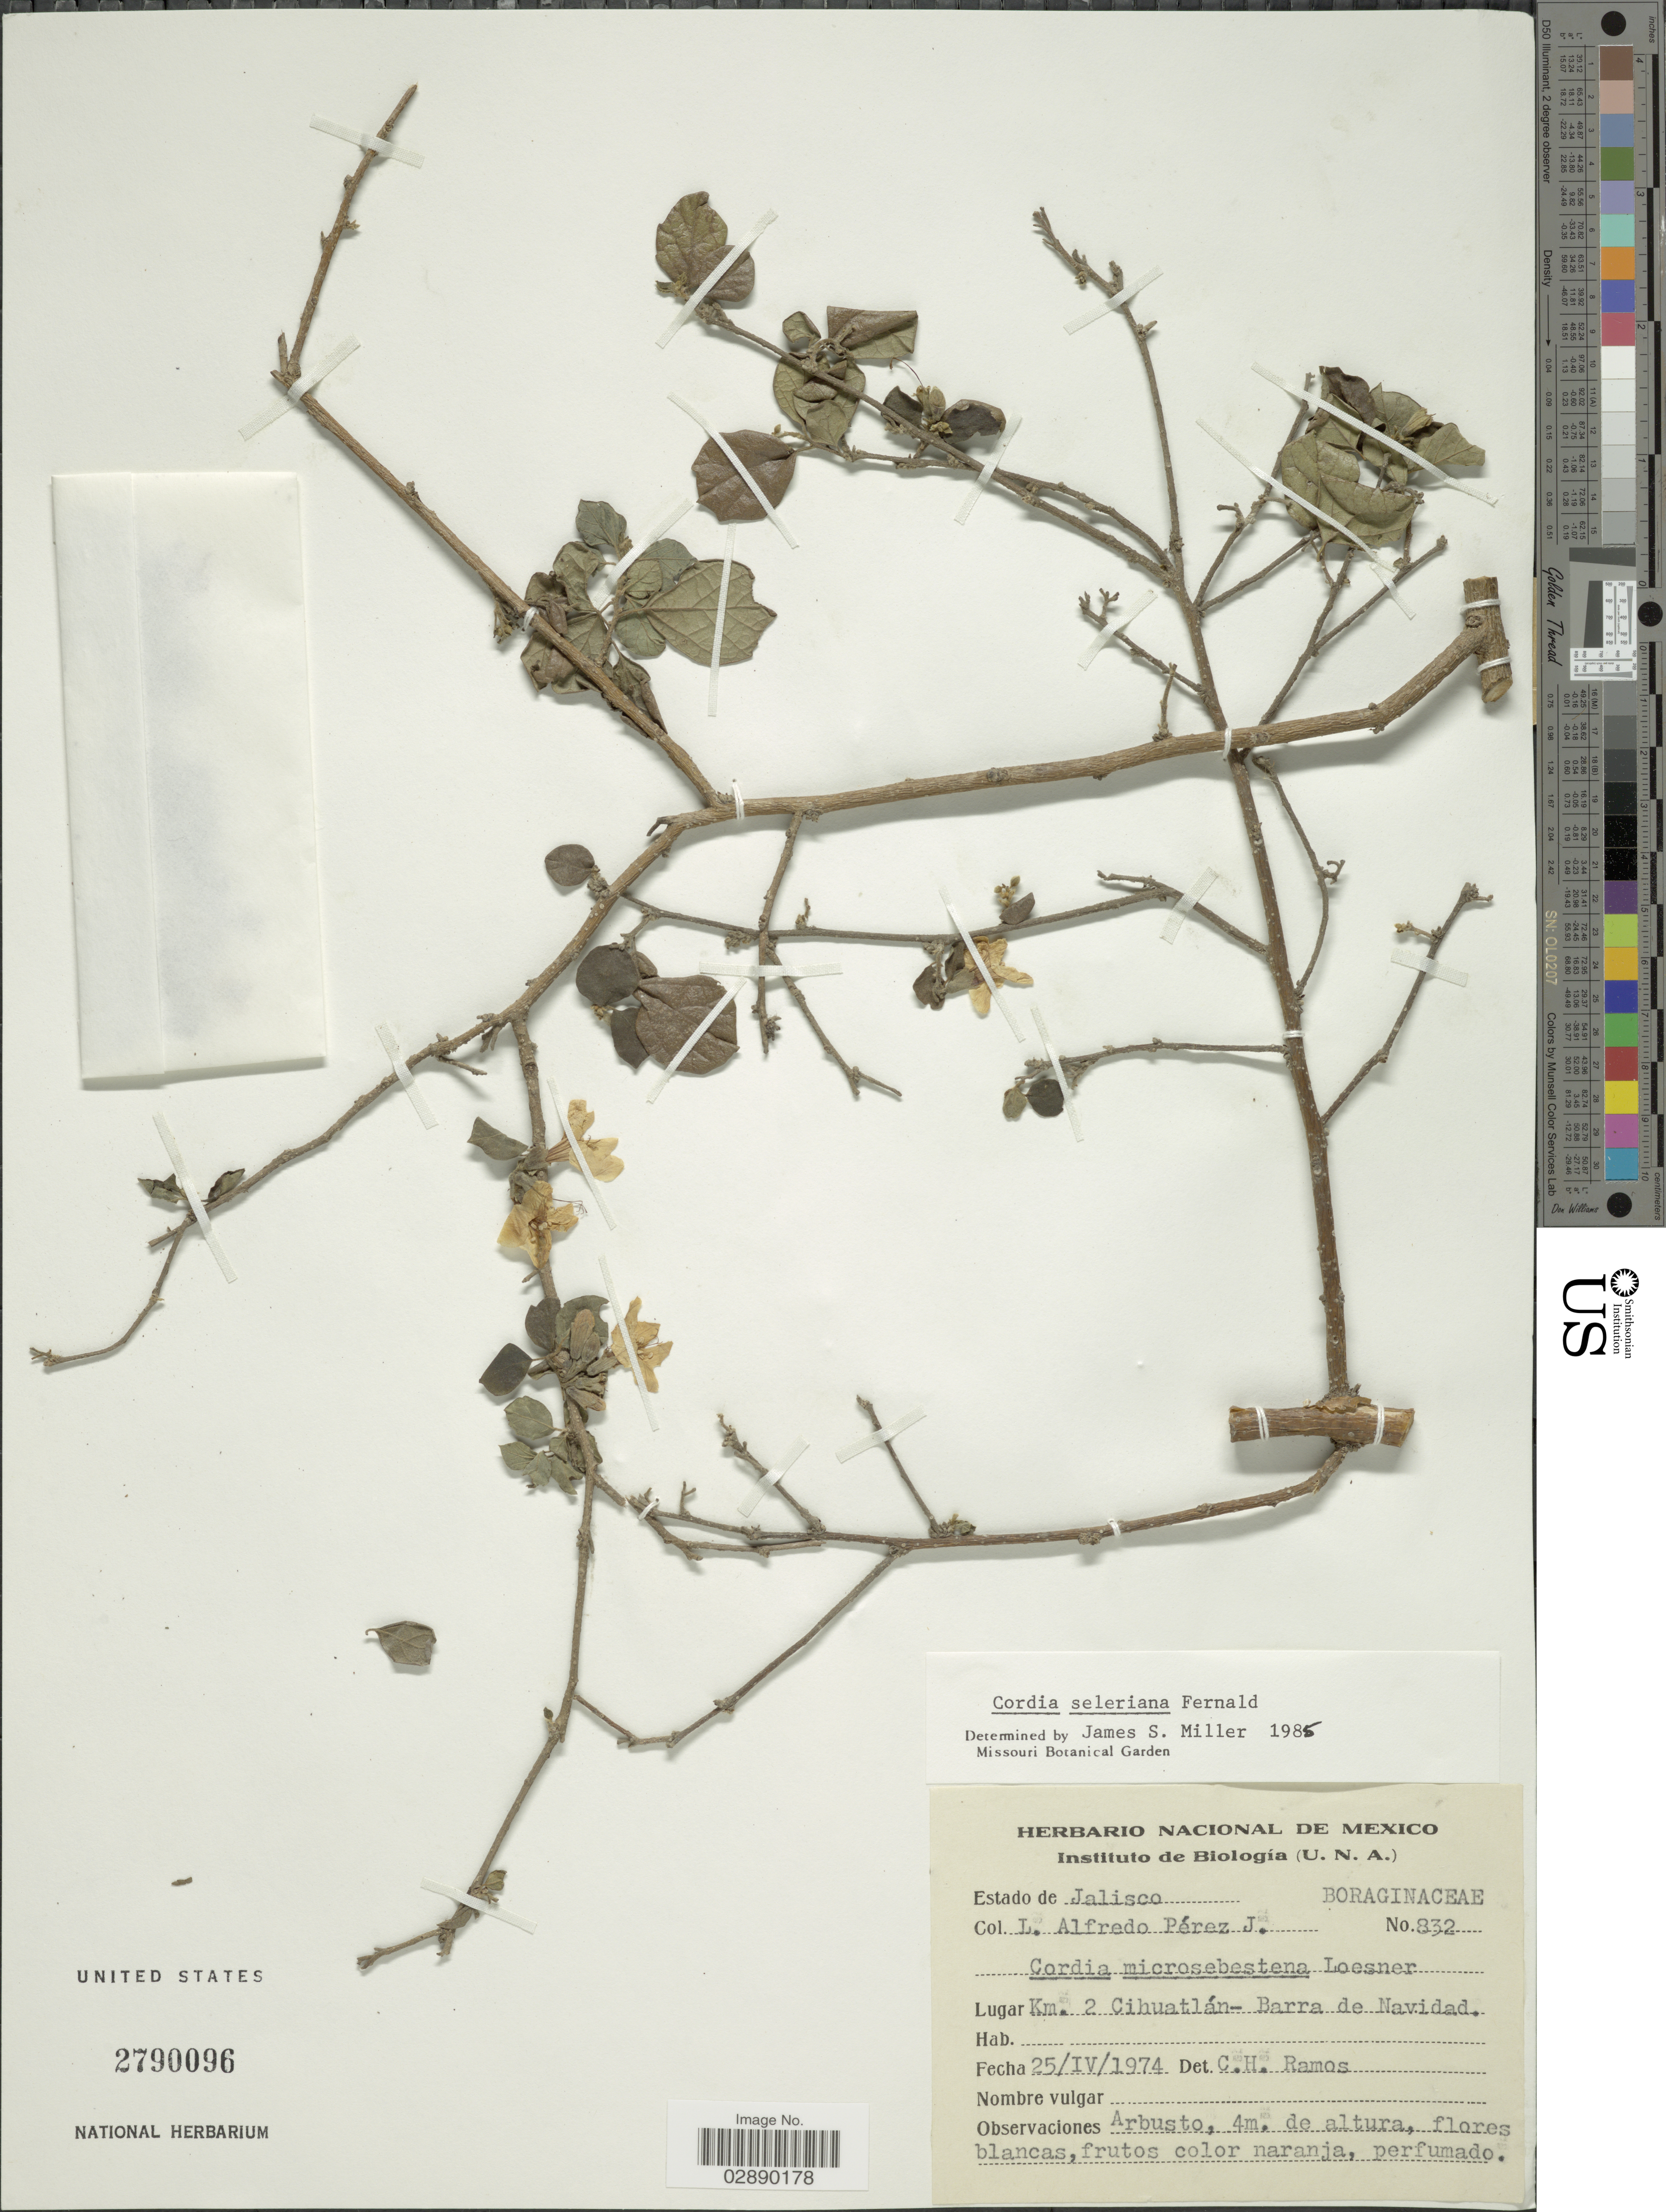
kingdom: Plantae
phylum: Tracheophyta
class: Magnoliopsida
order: Boraginales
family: Cordiaceae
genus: Cordia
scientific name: Cordia seleriana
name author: Fernald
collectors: L. Perez Jimenez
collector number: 832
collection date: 1974-04-25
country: Mexico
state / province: Jalisco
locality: Km. 2 Cihuatlán-Barra de Navidad.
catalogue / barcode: US 2790096